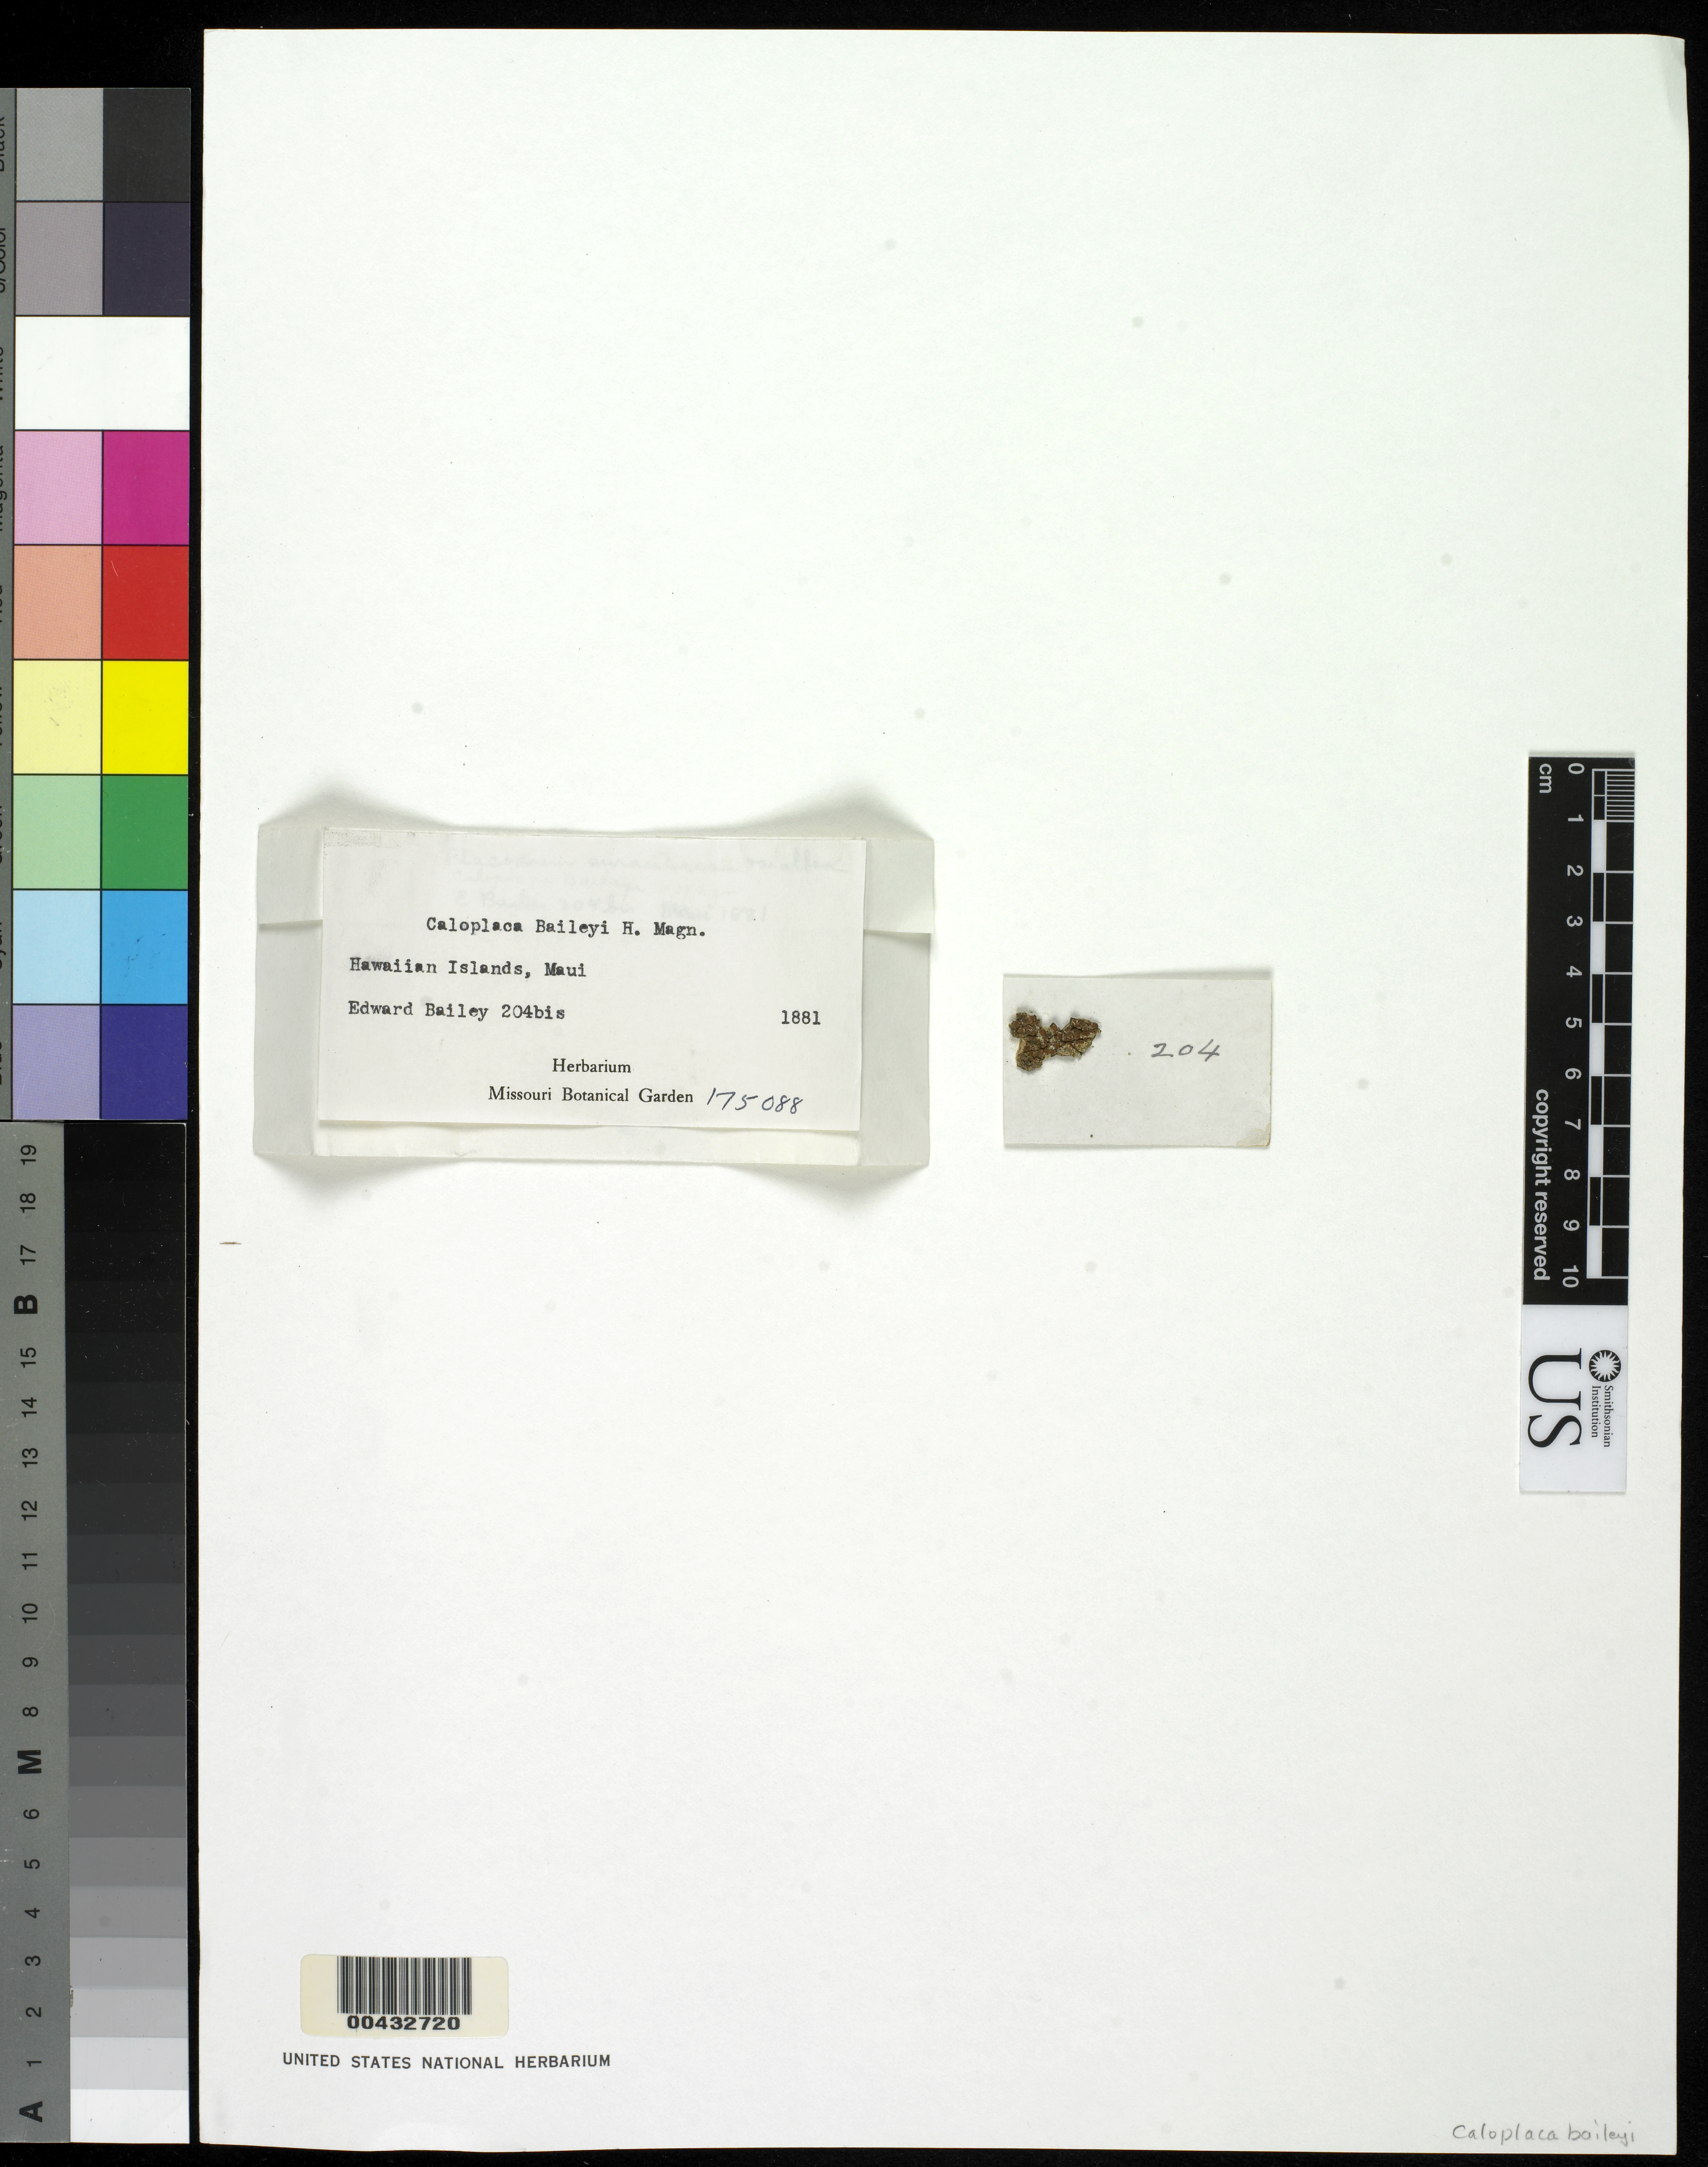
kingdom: Fungi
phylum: Ascomycota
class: Lecanoromycetes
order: Teloschistales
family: Teloschistaceae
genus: Caloplaca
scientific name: Caloplaca baileyi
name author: H. Magn.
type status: Possible Isotype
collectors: E. Bailey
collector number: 204 bis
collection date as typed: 1881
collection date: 1881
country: United States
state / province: Hawaii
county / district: Maui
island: Maui